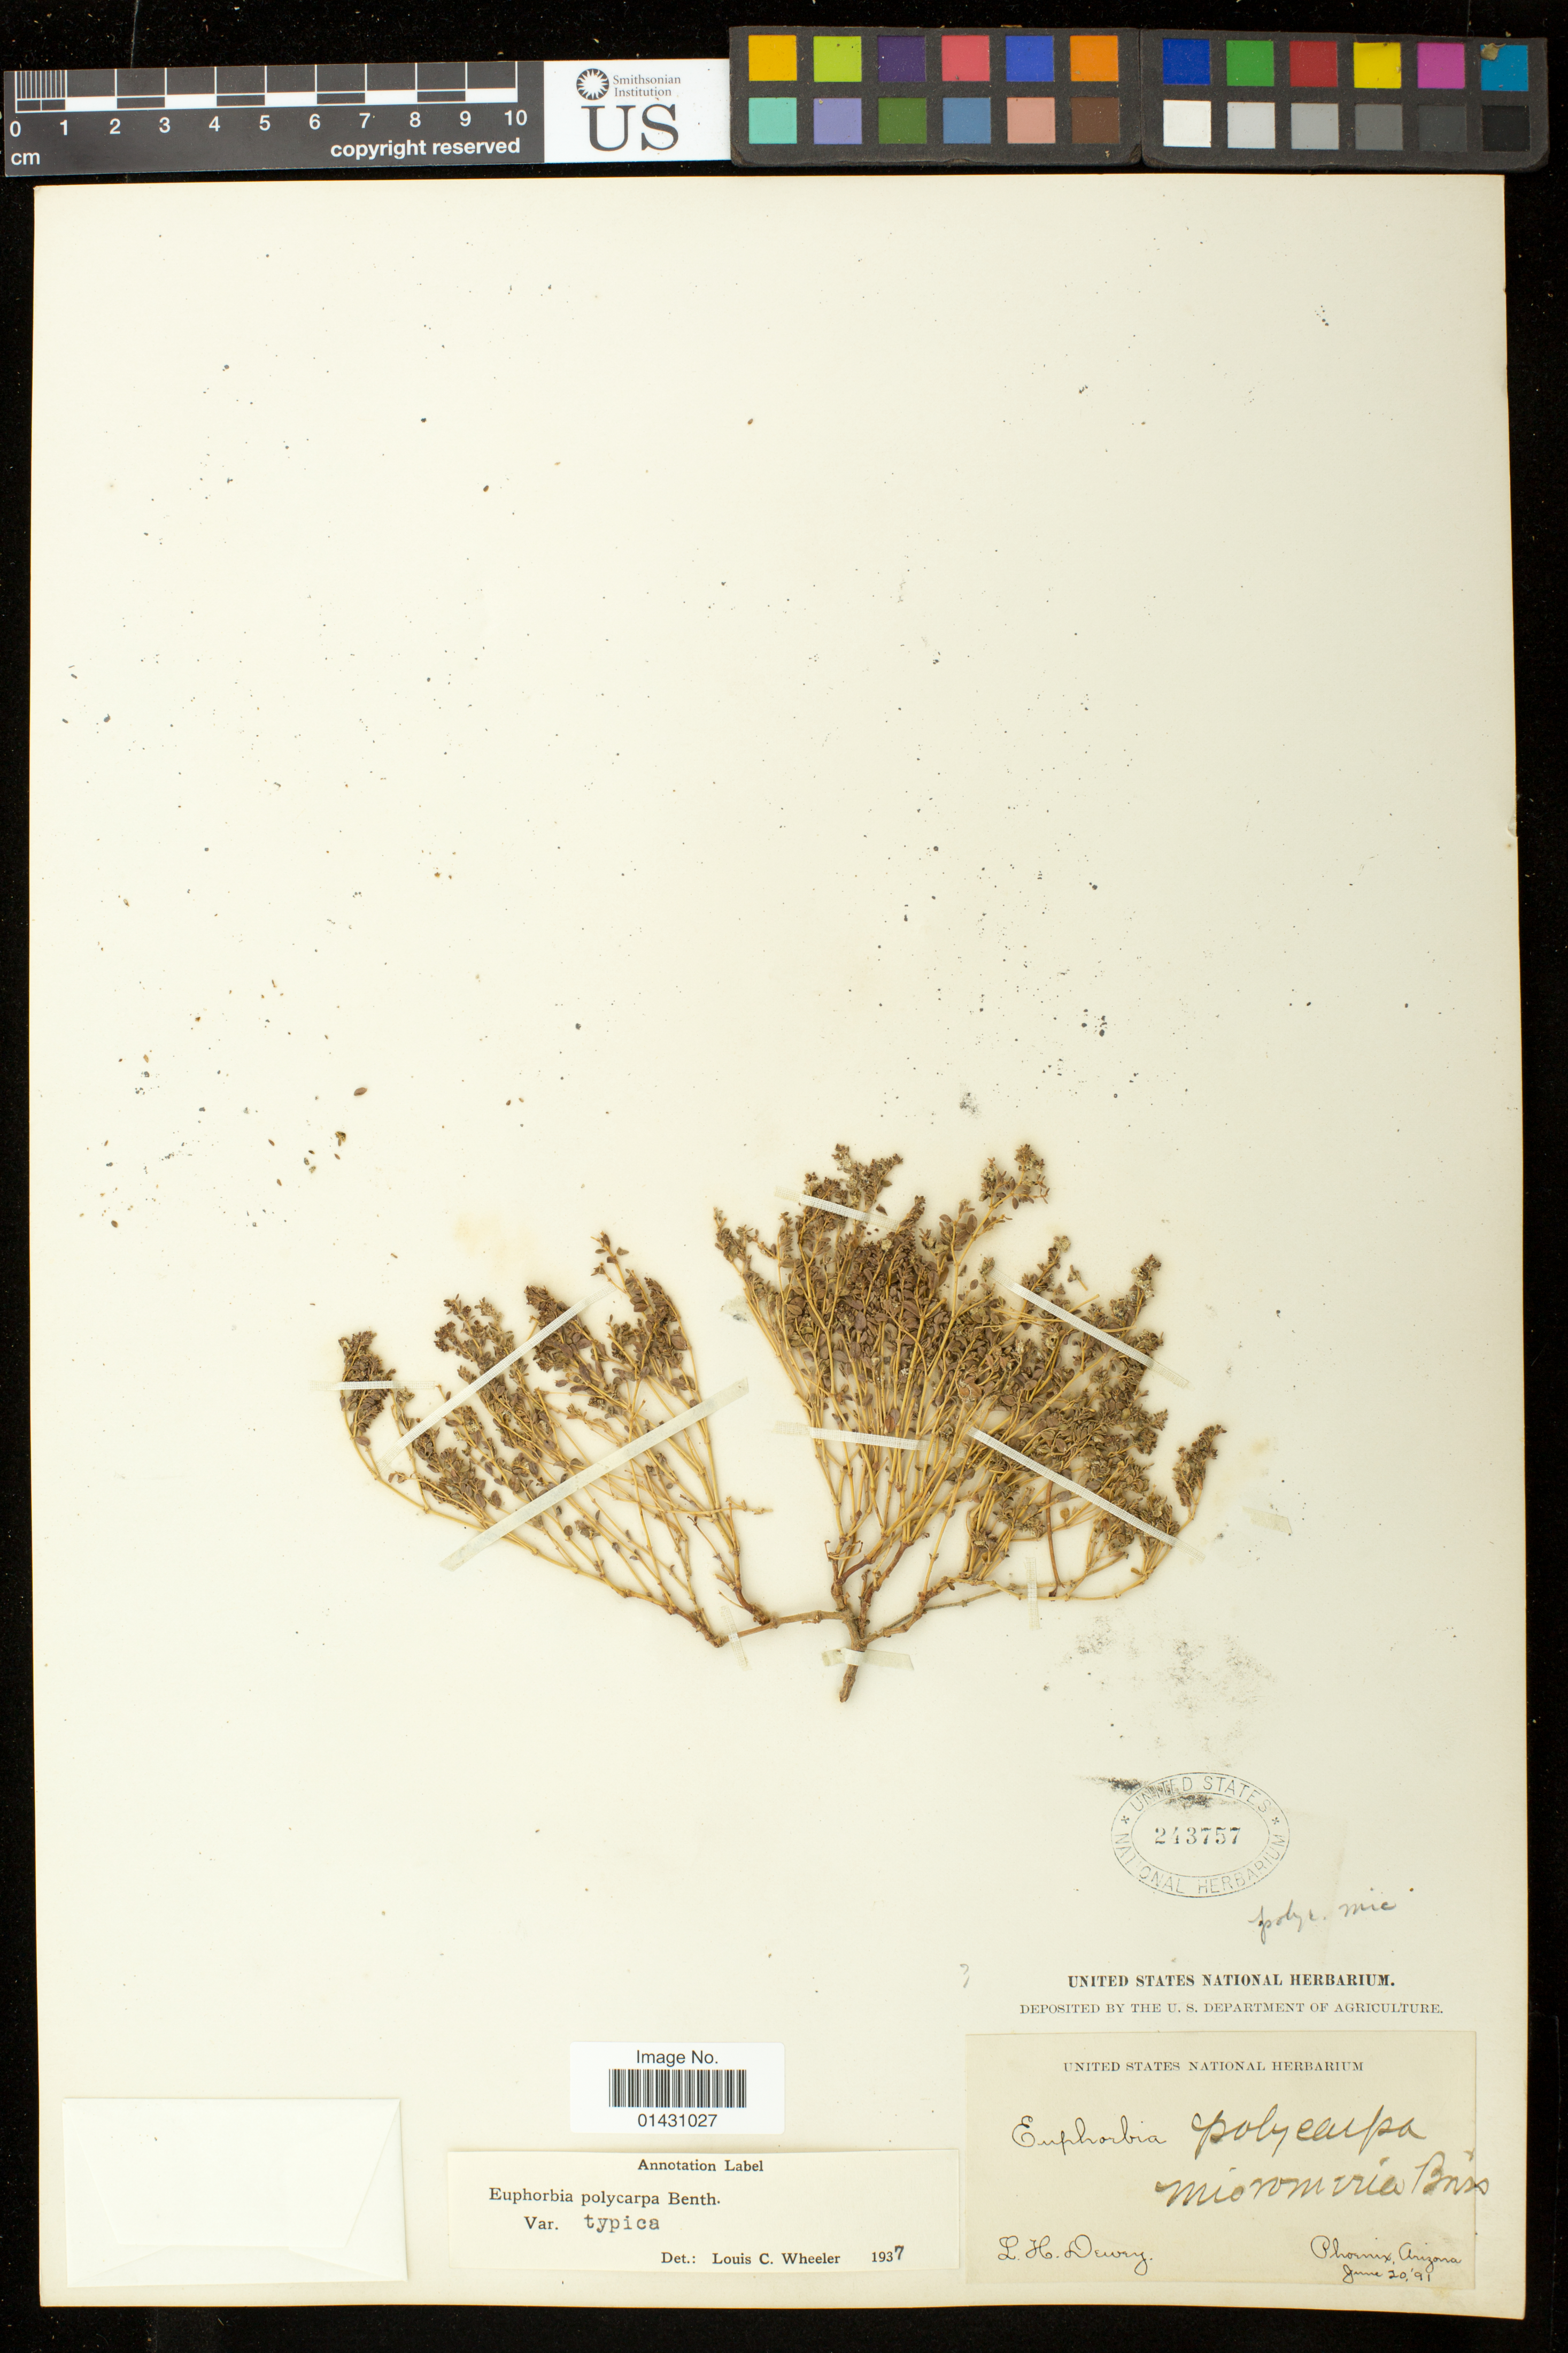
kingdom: Plantae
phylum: Tracheophyta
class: Magnoliopsida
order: Malpighiales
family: Euphorbiaceae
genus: Euphorbia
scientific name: Euphorbia polycarpa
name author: Benth.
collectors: L. H. Dewey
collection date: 1891-06-20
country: United States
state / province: Arizona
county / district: Maricopa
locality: Phoenix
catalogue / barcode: US 243757